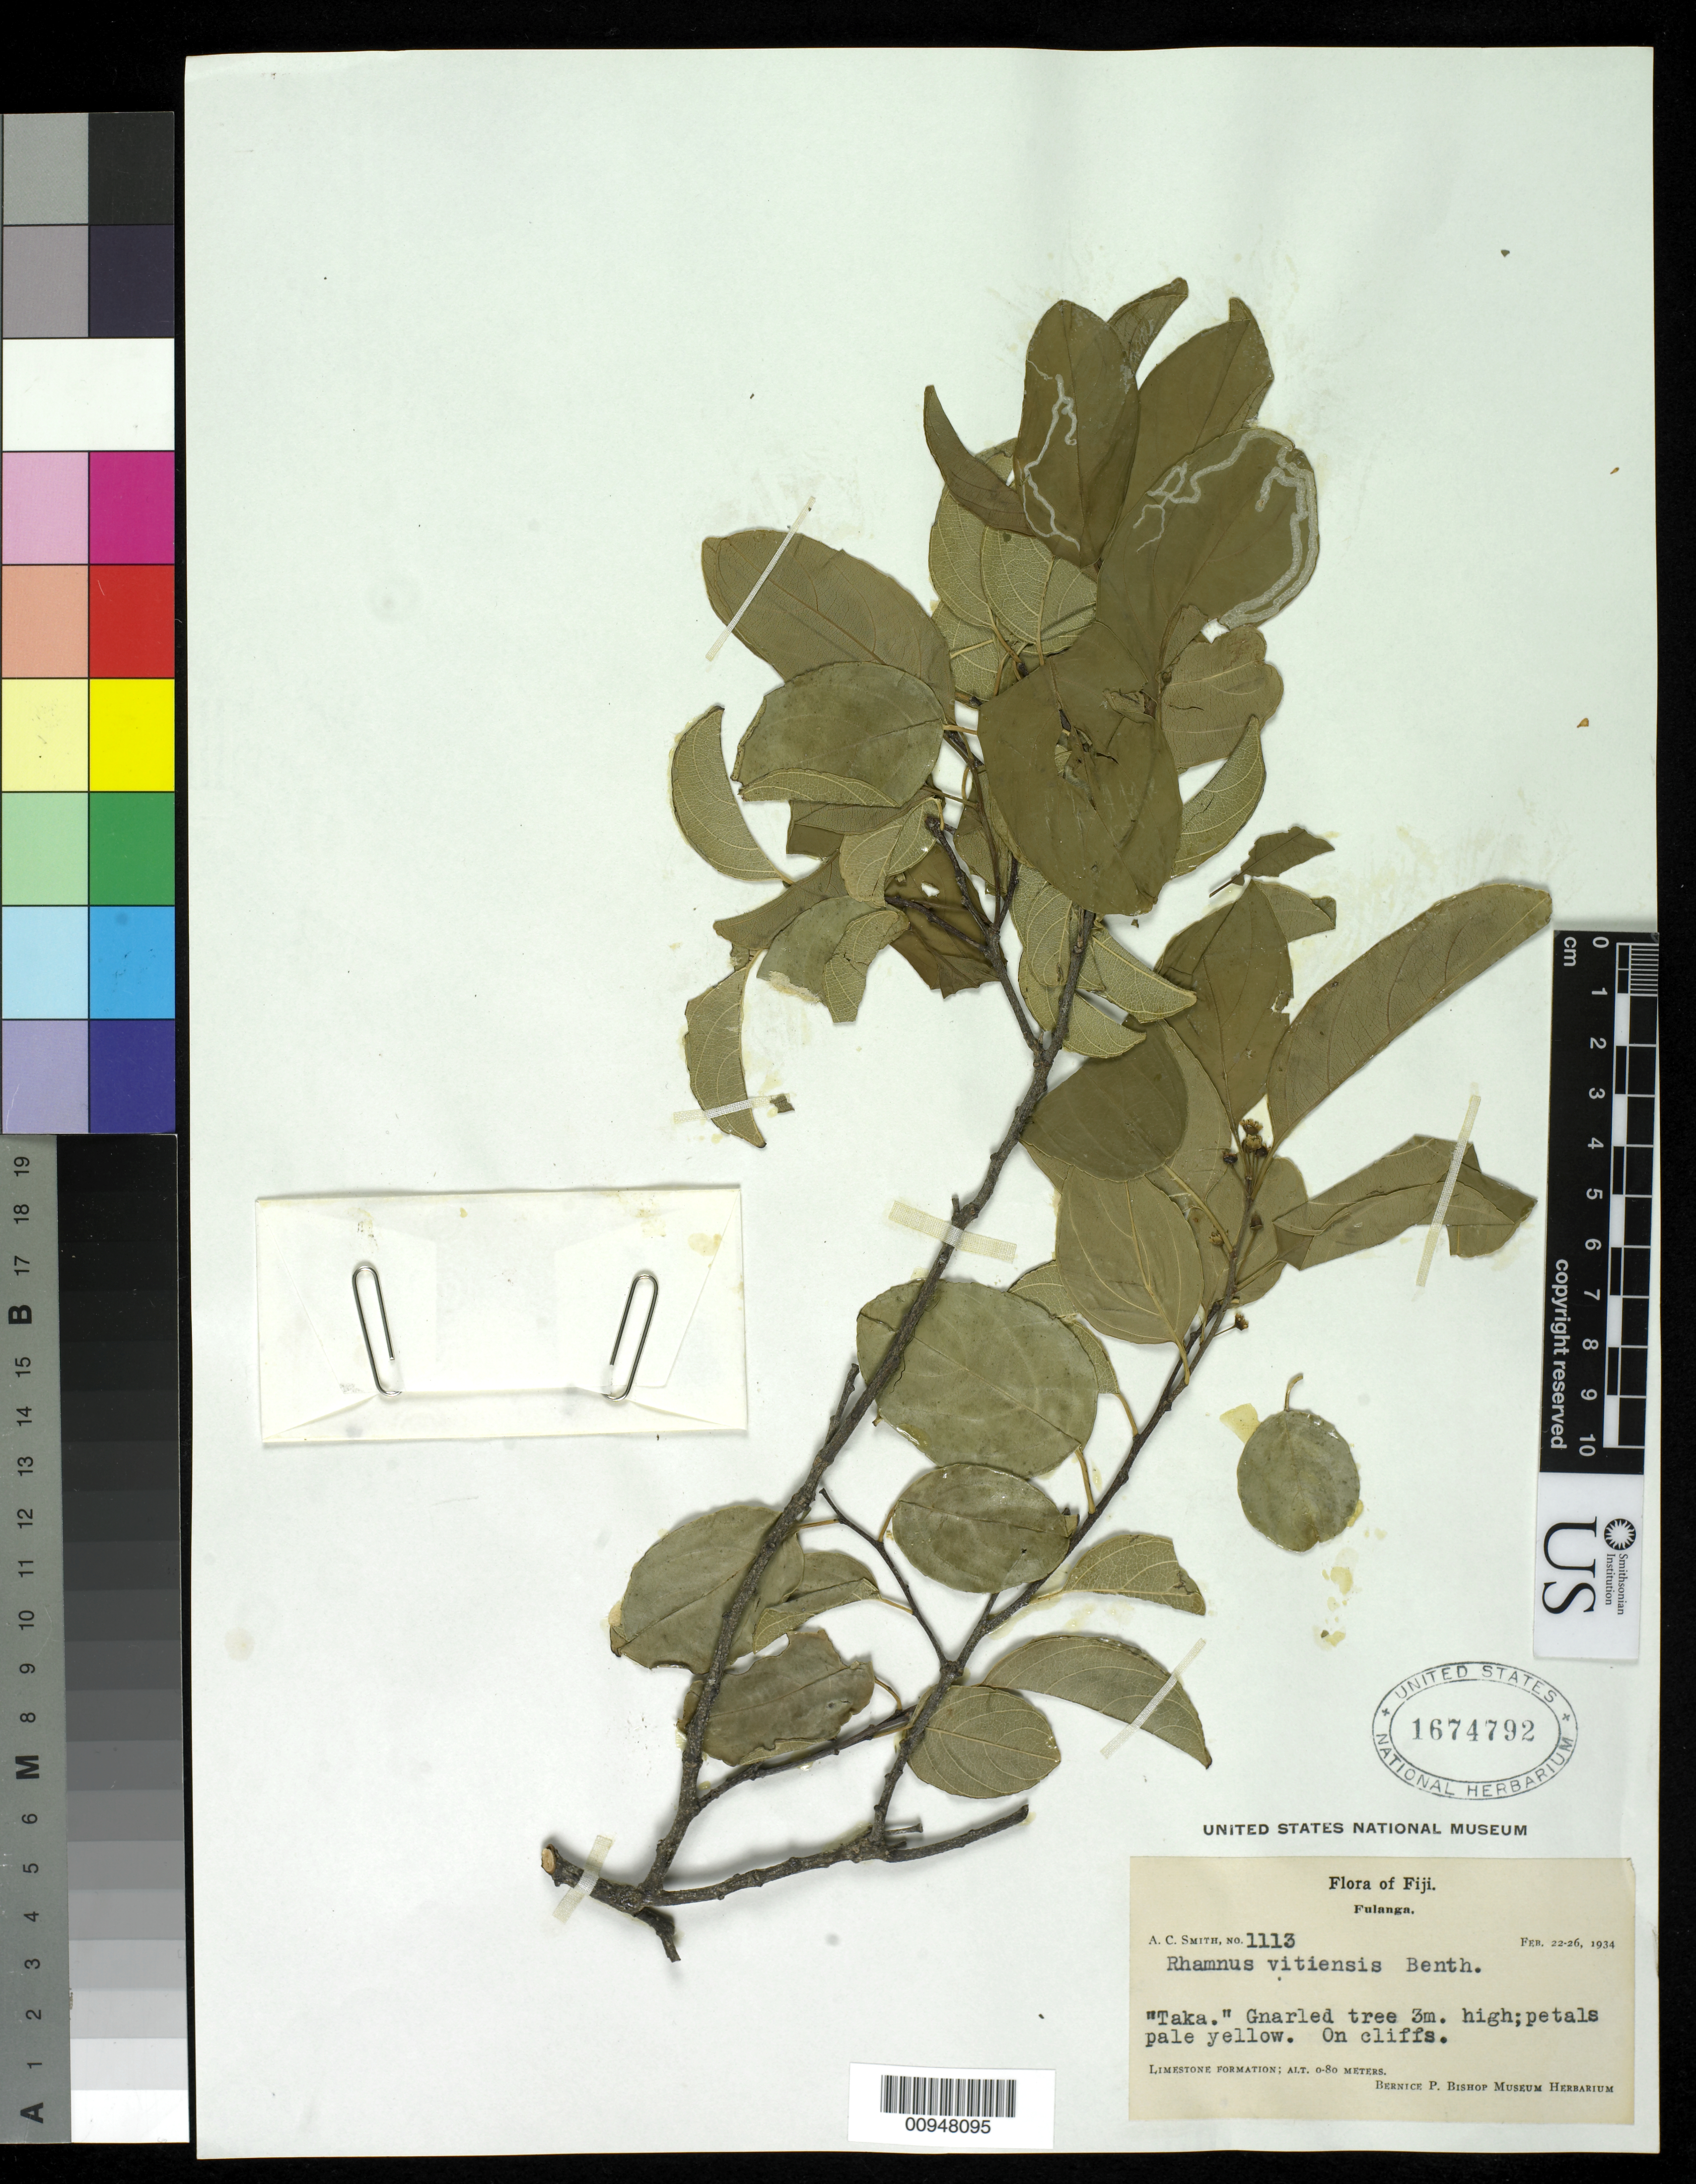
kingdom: Plantae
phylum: Tracheophyta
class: Magnoliopsida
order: Rosales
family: Rhamnaceae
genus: Rhamnella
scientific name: Rhamnella vitiensis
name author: (Benth.) A.C. Sm.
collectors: C. A. Smith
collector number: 1113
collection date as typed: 22 Feb 1934 to 26 Feb 1934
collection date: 1934-02-22/1934-02-26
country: Fiji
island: Fulaga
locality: Fulanga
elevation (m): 0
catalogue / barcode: US 1674792